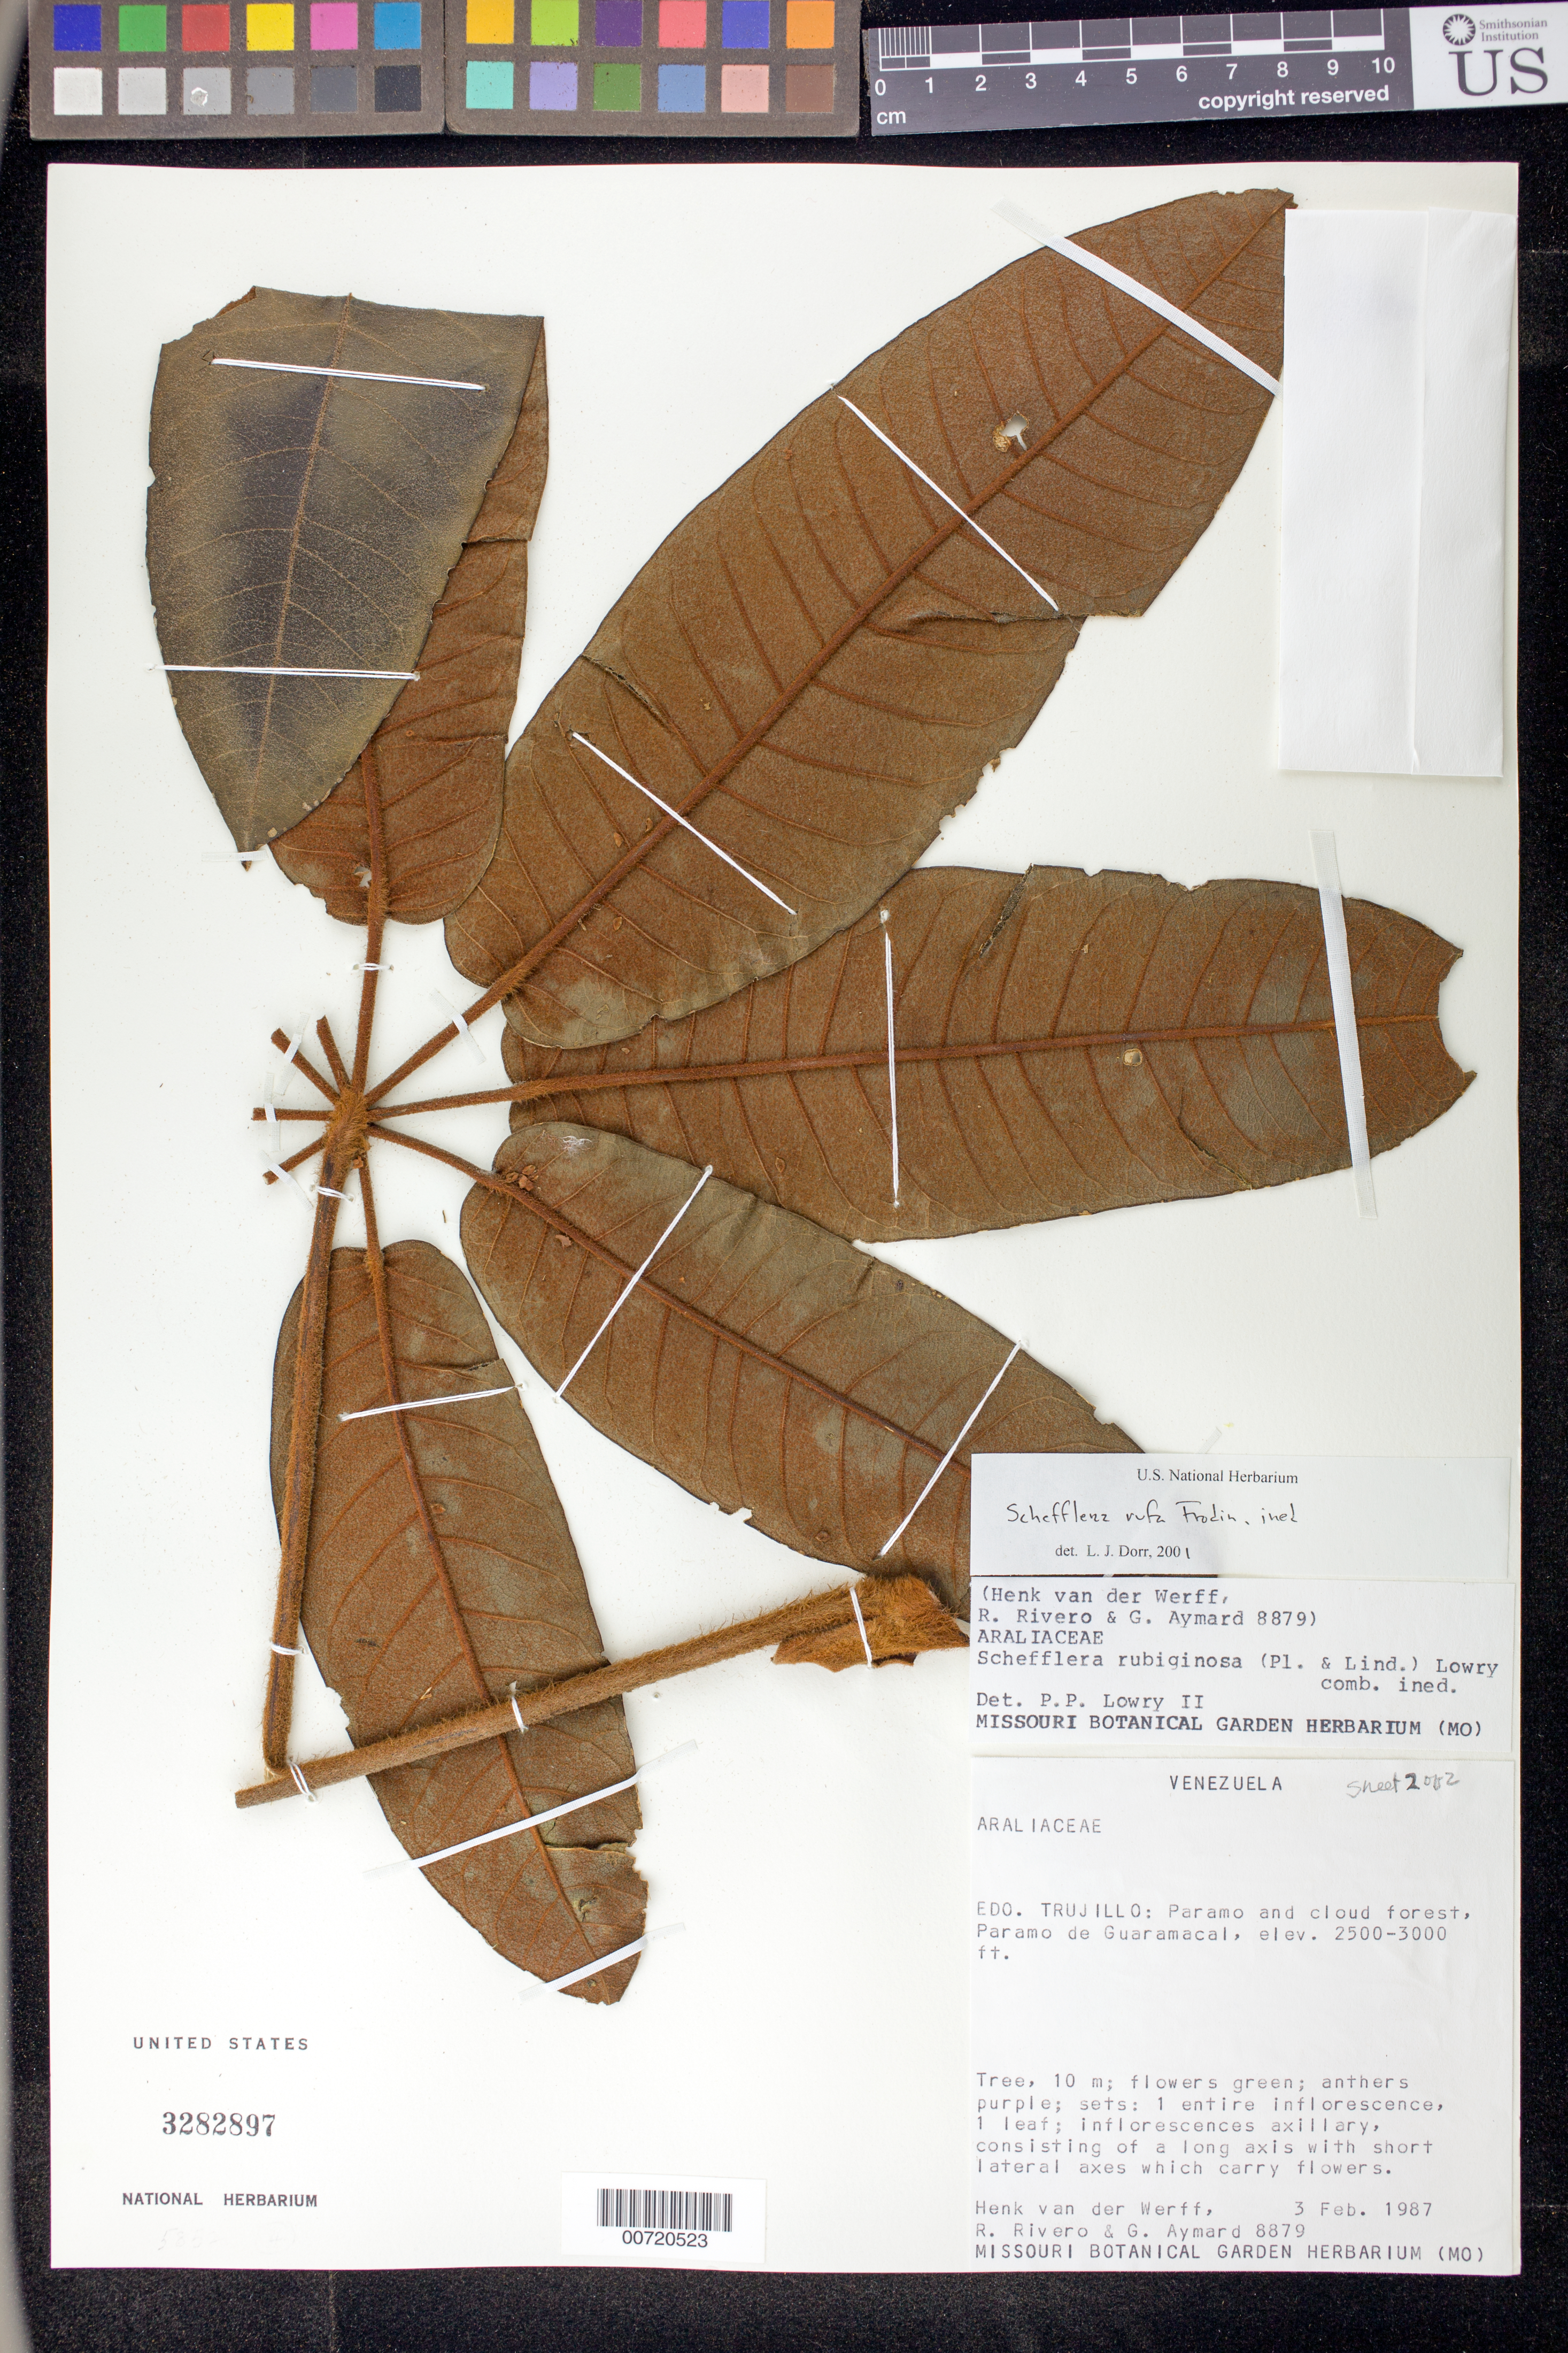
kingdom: Plantae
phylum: Tracheophyta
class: Magnoliopsida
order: Apiales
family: Araliaceae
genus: Schefflera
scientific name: Schefflera rufa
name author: Frodin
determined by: Dorr, L. J., (BOT), Smithsonian Institution - National Museum of Natural History (UNITED STATES)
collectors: H. van der Werff, R. Rivero & G. A. Aymard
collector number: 8879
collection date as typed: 03 Feb 1987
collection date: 1987-02-03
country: Venezuela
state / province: Trujillo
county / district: Boconó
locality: Páramo de Guaramacal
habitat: Páramo and cloud forest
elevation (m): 762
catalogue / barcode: US 3282897